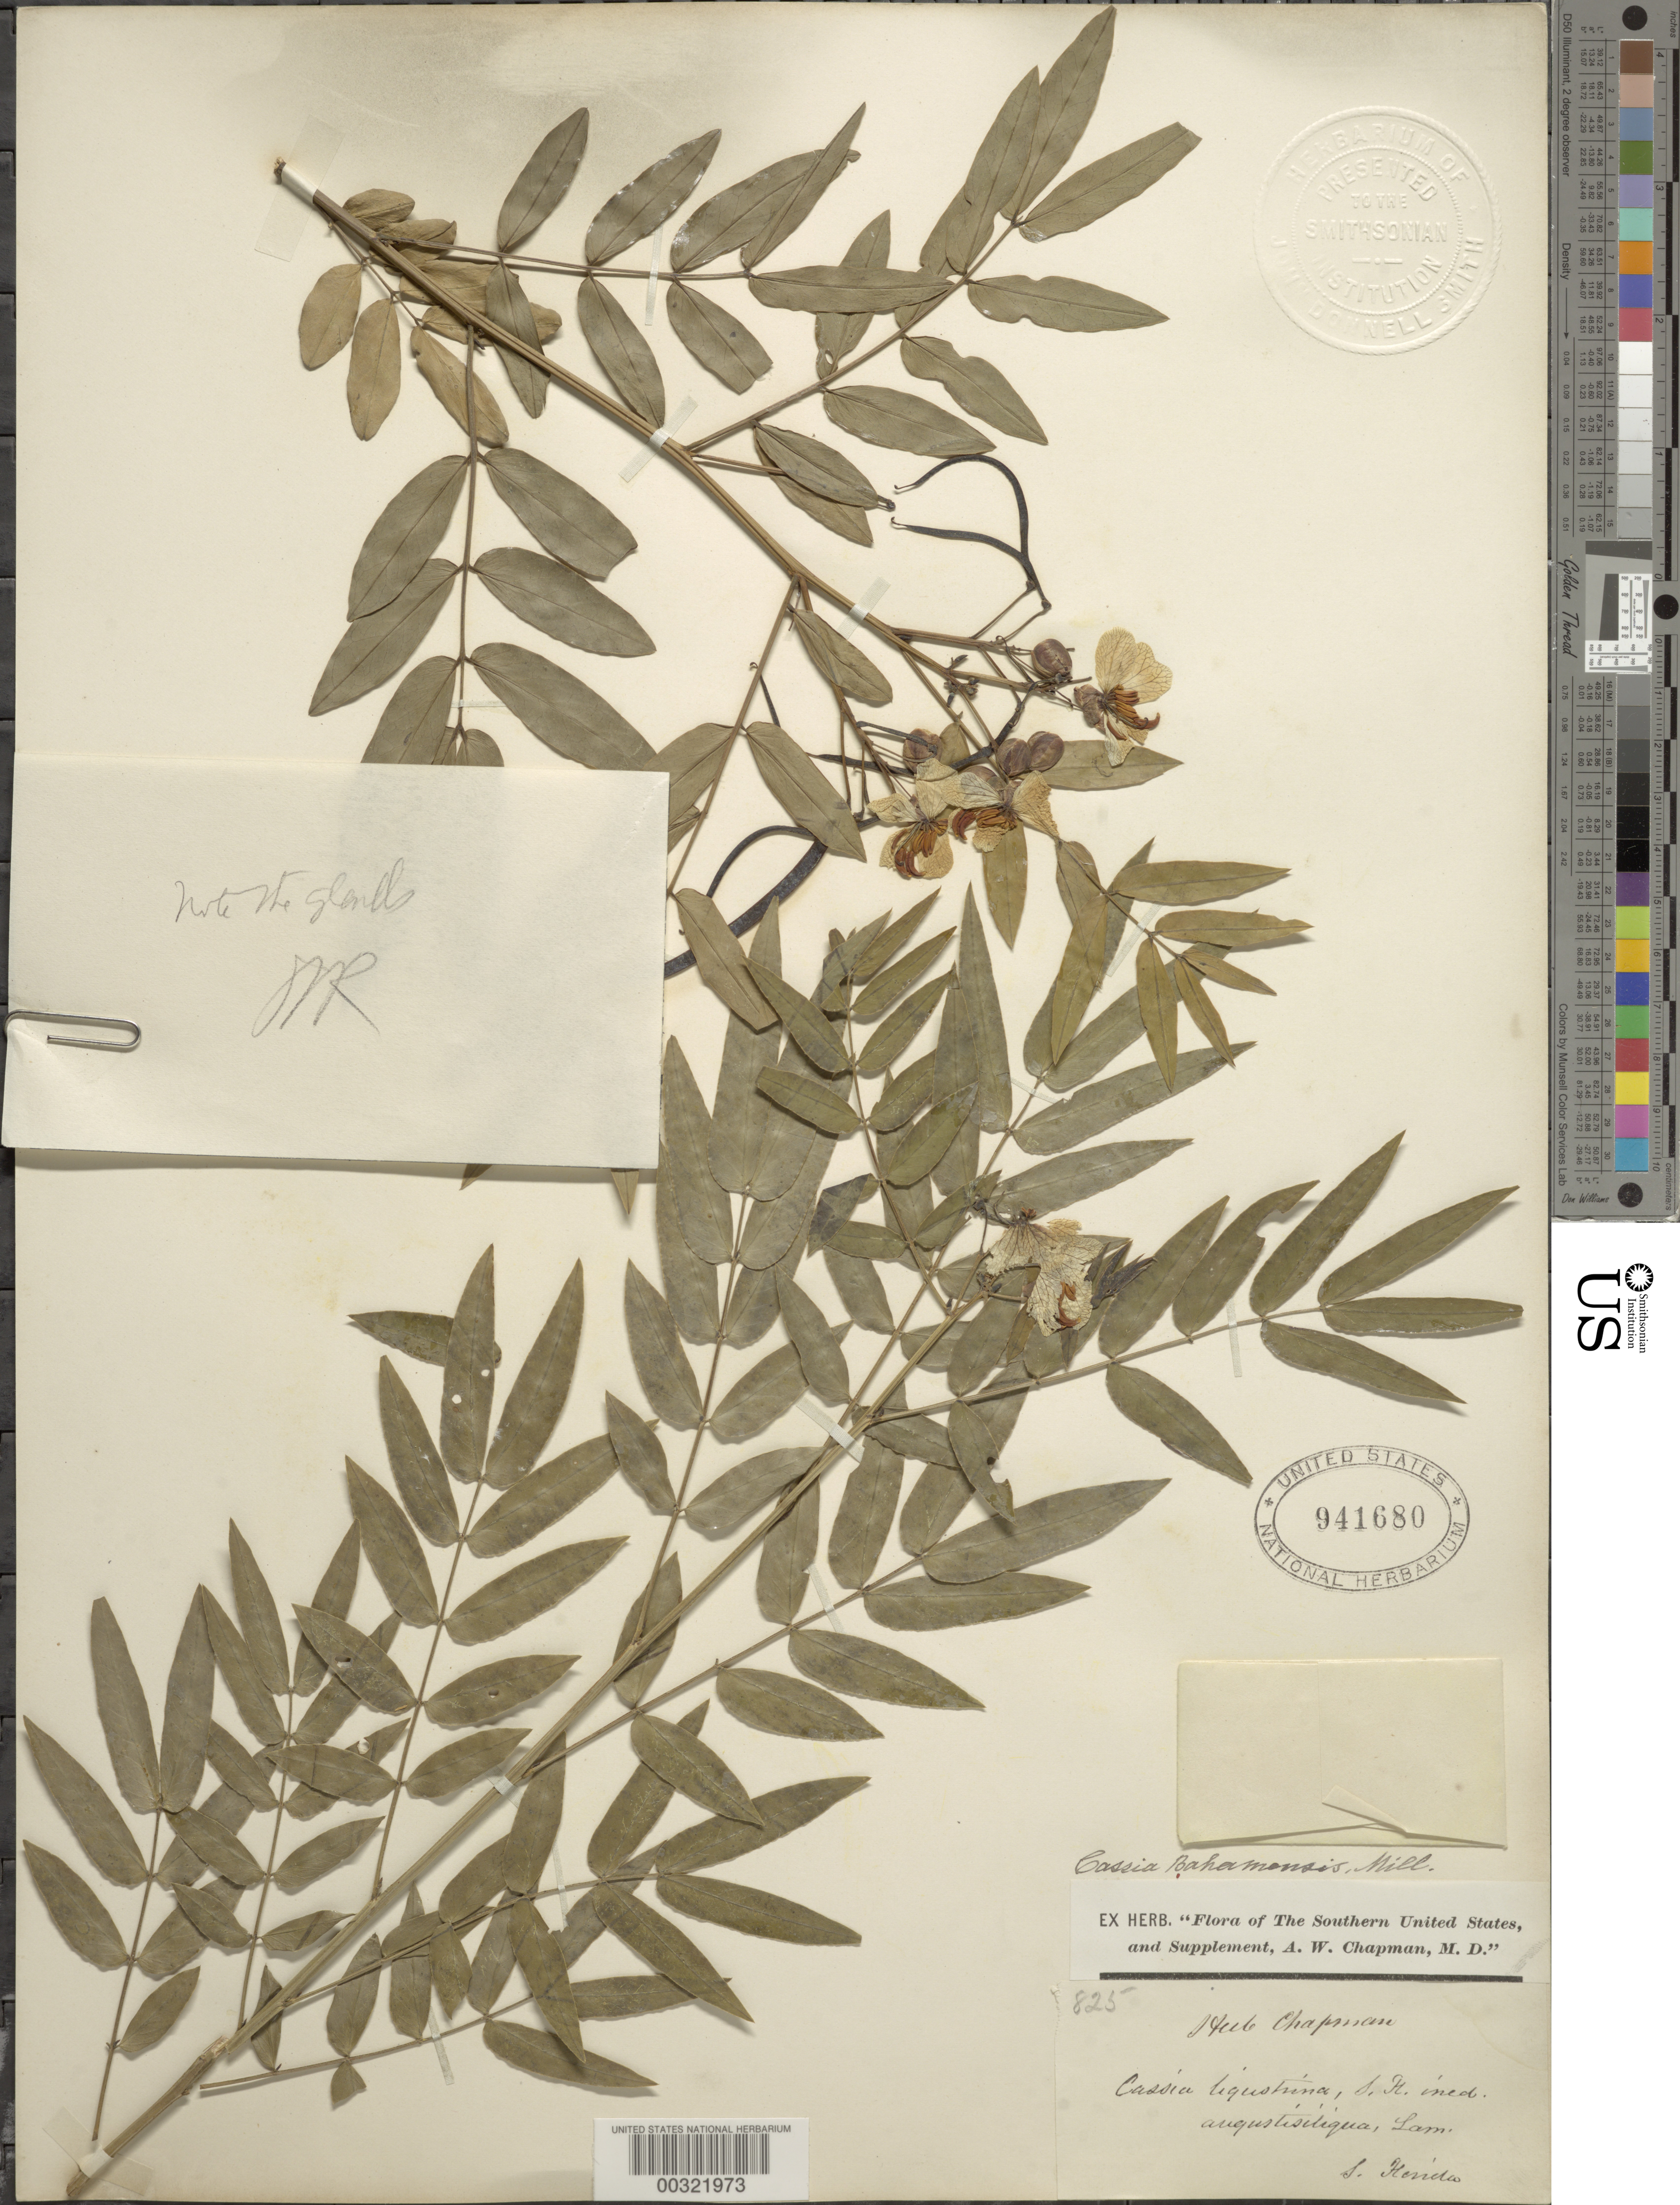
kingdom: Plantae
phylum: Tracheophyta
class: Magnoliopsida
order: Fabales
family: Fabaceae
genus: Senna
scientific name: Senna ligustrina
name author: (L.) H.S. Irwin & Barneby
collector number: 825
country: United States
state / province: Florida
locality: S florida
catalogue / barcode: US 941680